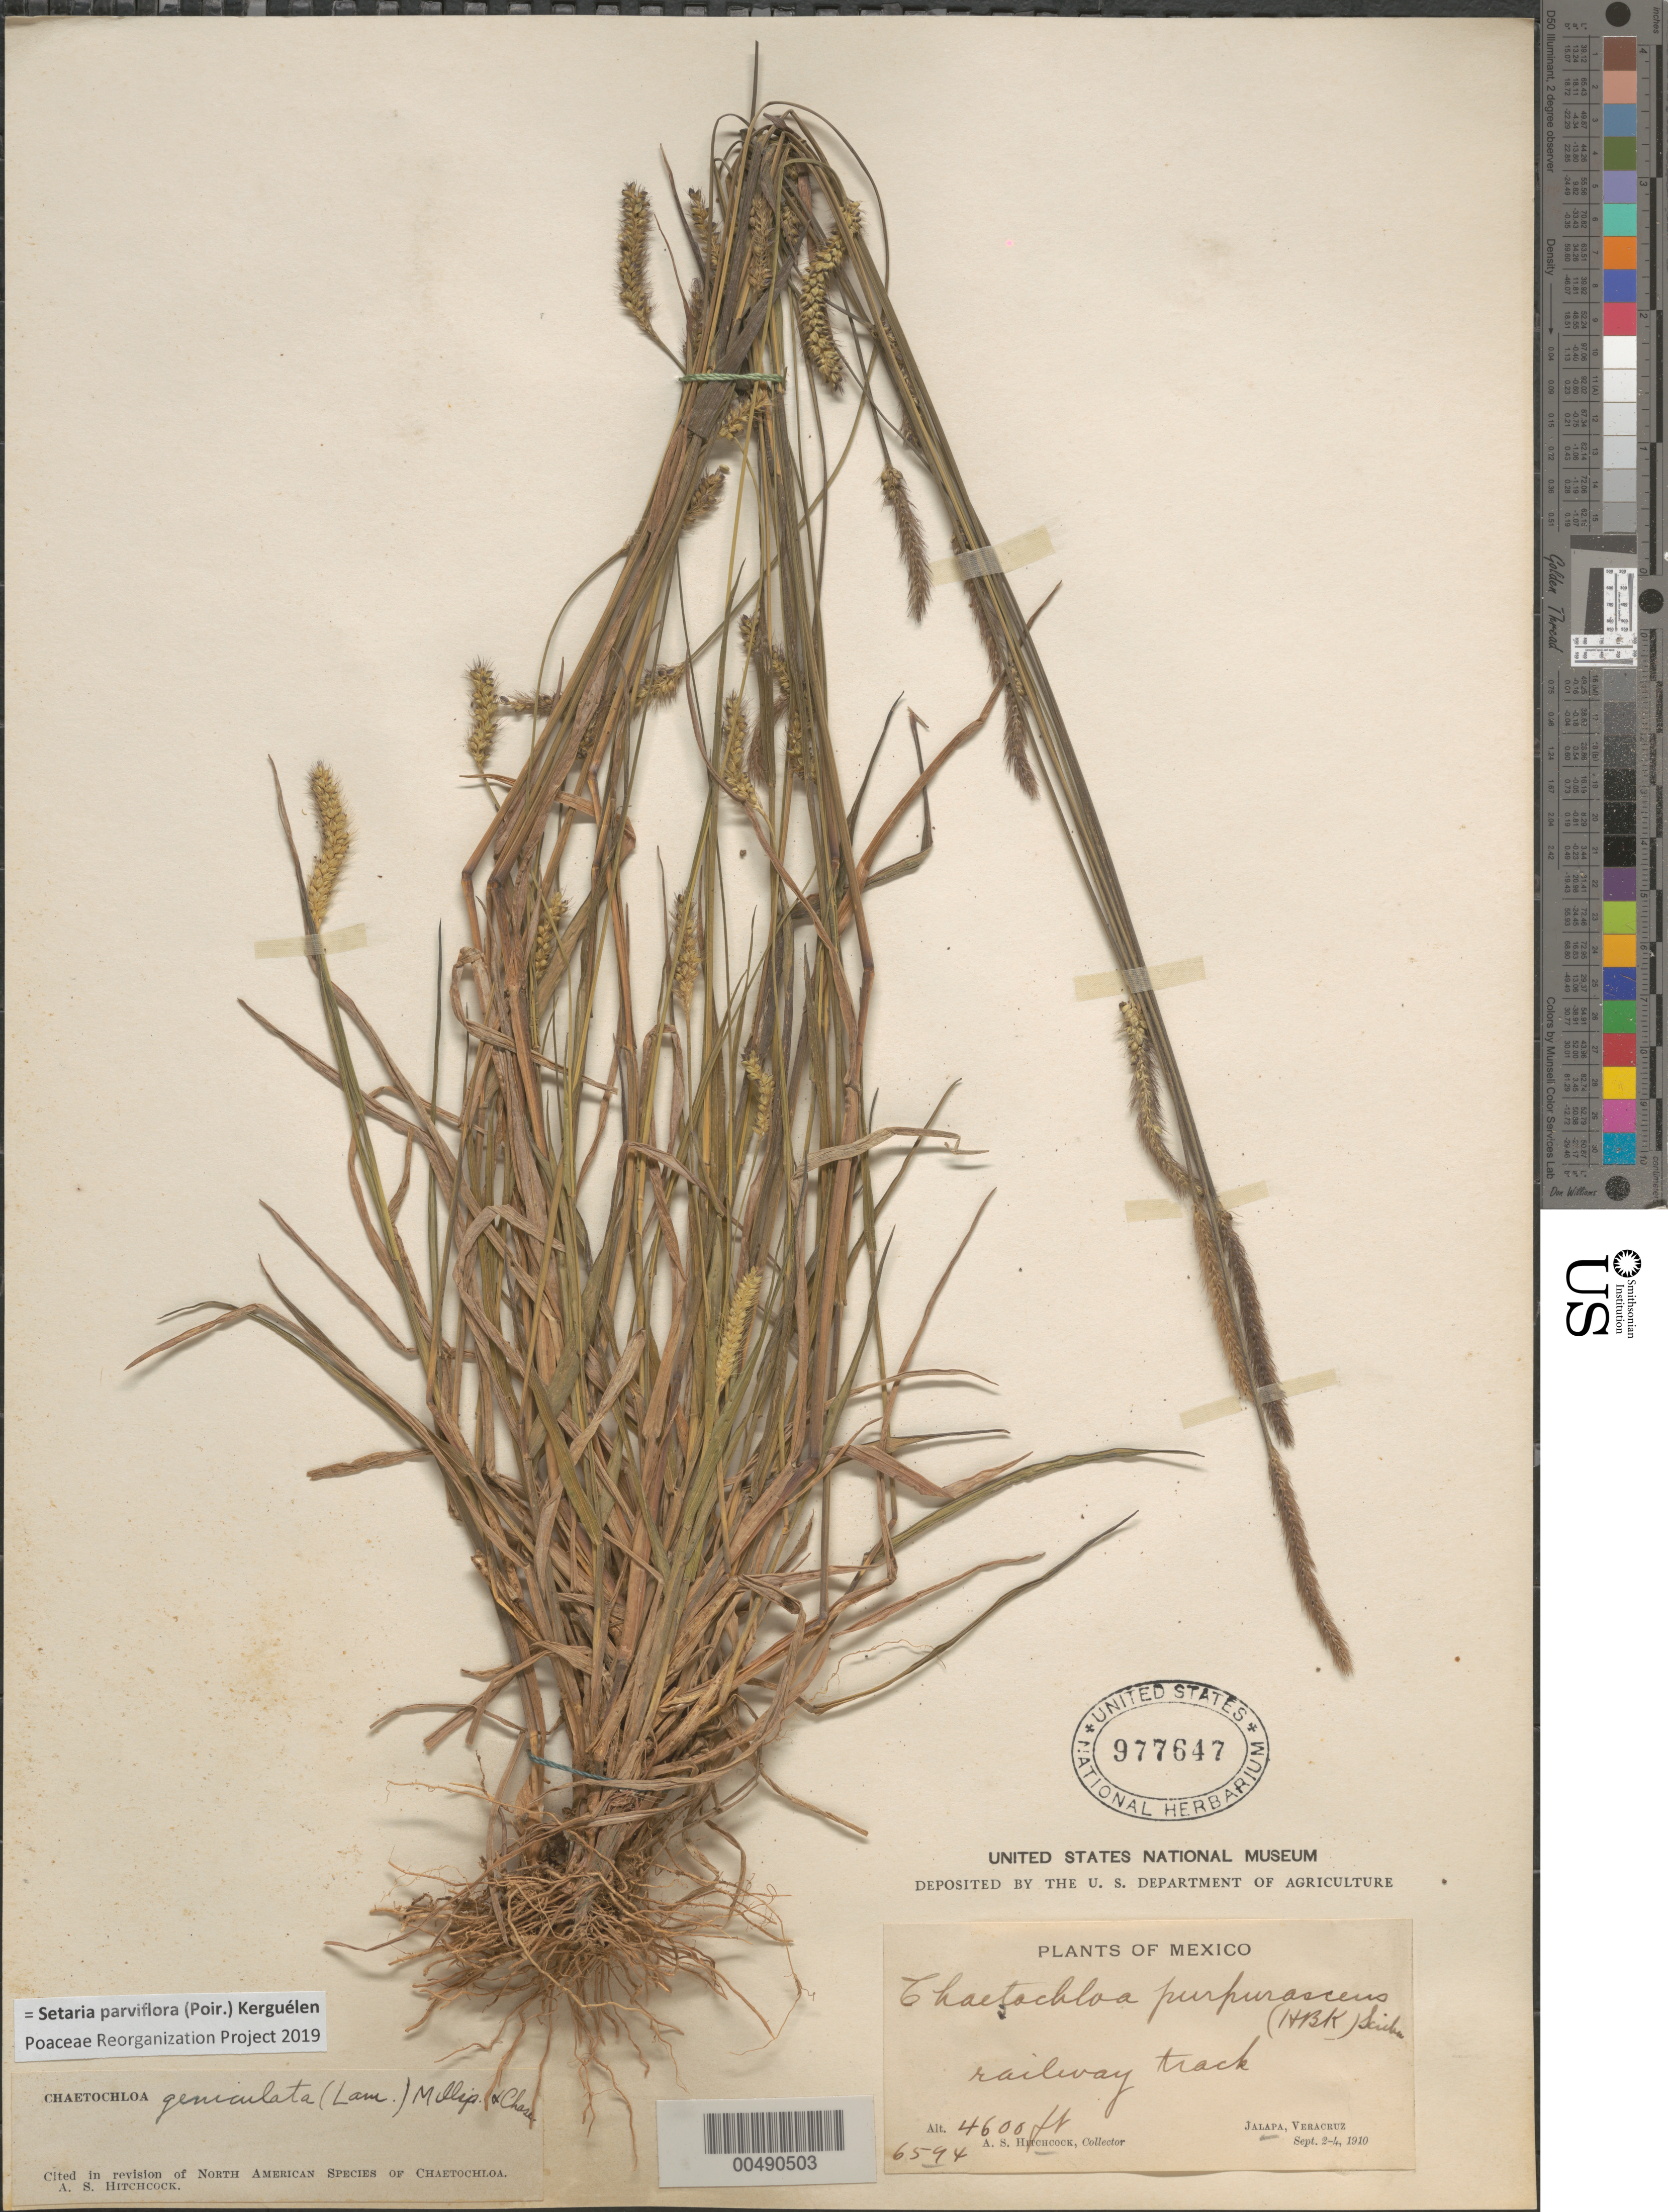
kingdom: Plantae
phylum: Tracheophyta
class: Liliopsida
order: Poales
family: Poaceae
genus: Setaria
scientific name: Setaria parviflora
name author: (Poir.) Kerguélen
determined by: Poaceae Reorganization Project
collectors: A. S. Hitchcock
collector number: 6594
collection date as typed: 2 Sep 1910 to 4 Sep 1910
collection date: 1910-09-02/1910-09-04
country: Mexico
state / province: Veracruz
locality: Jalapa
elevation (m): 1402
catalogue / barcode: US 977647